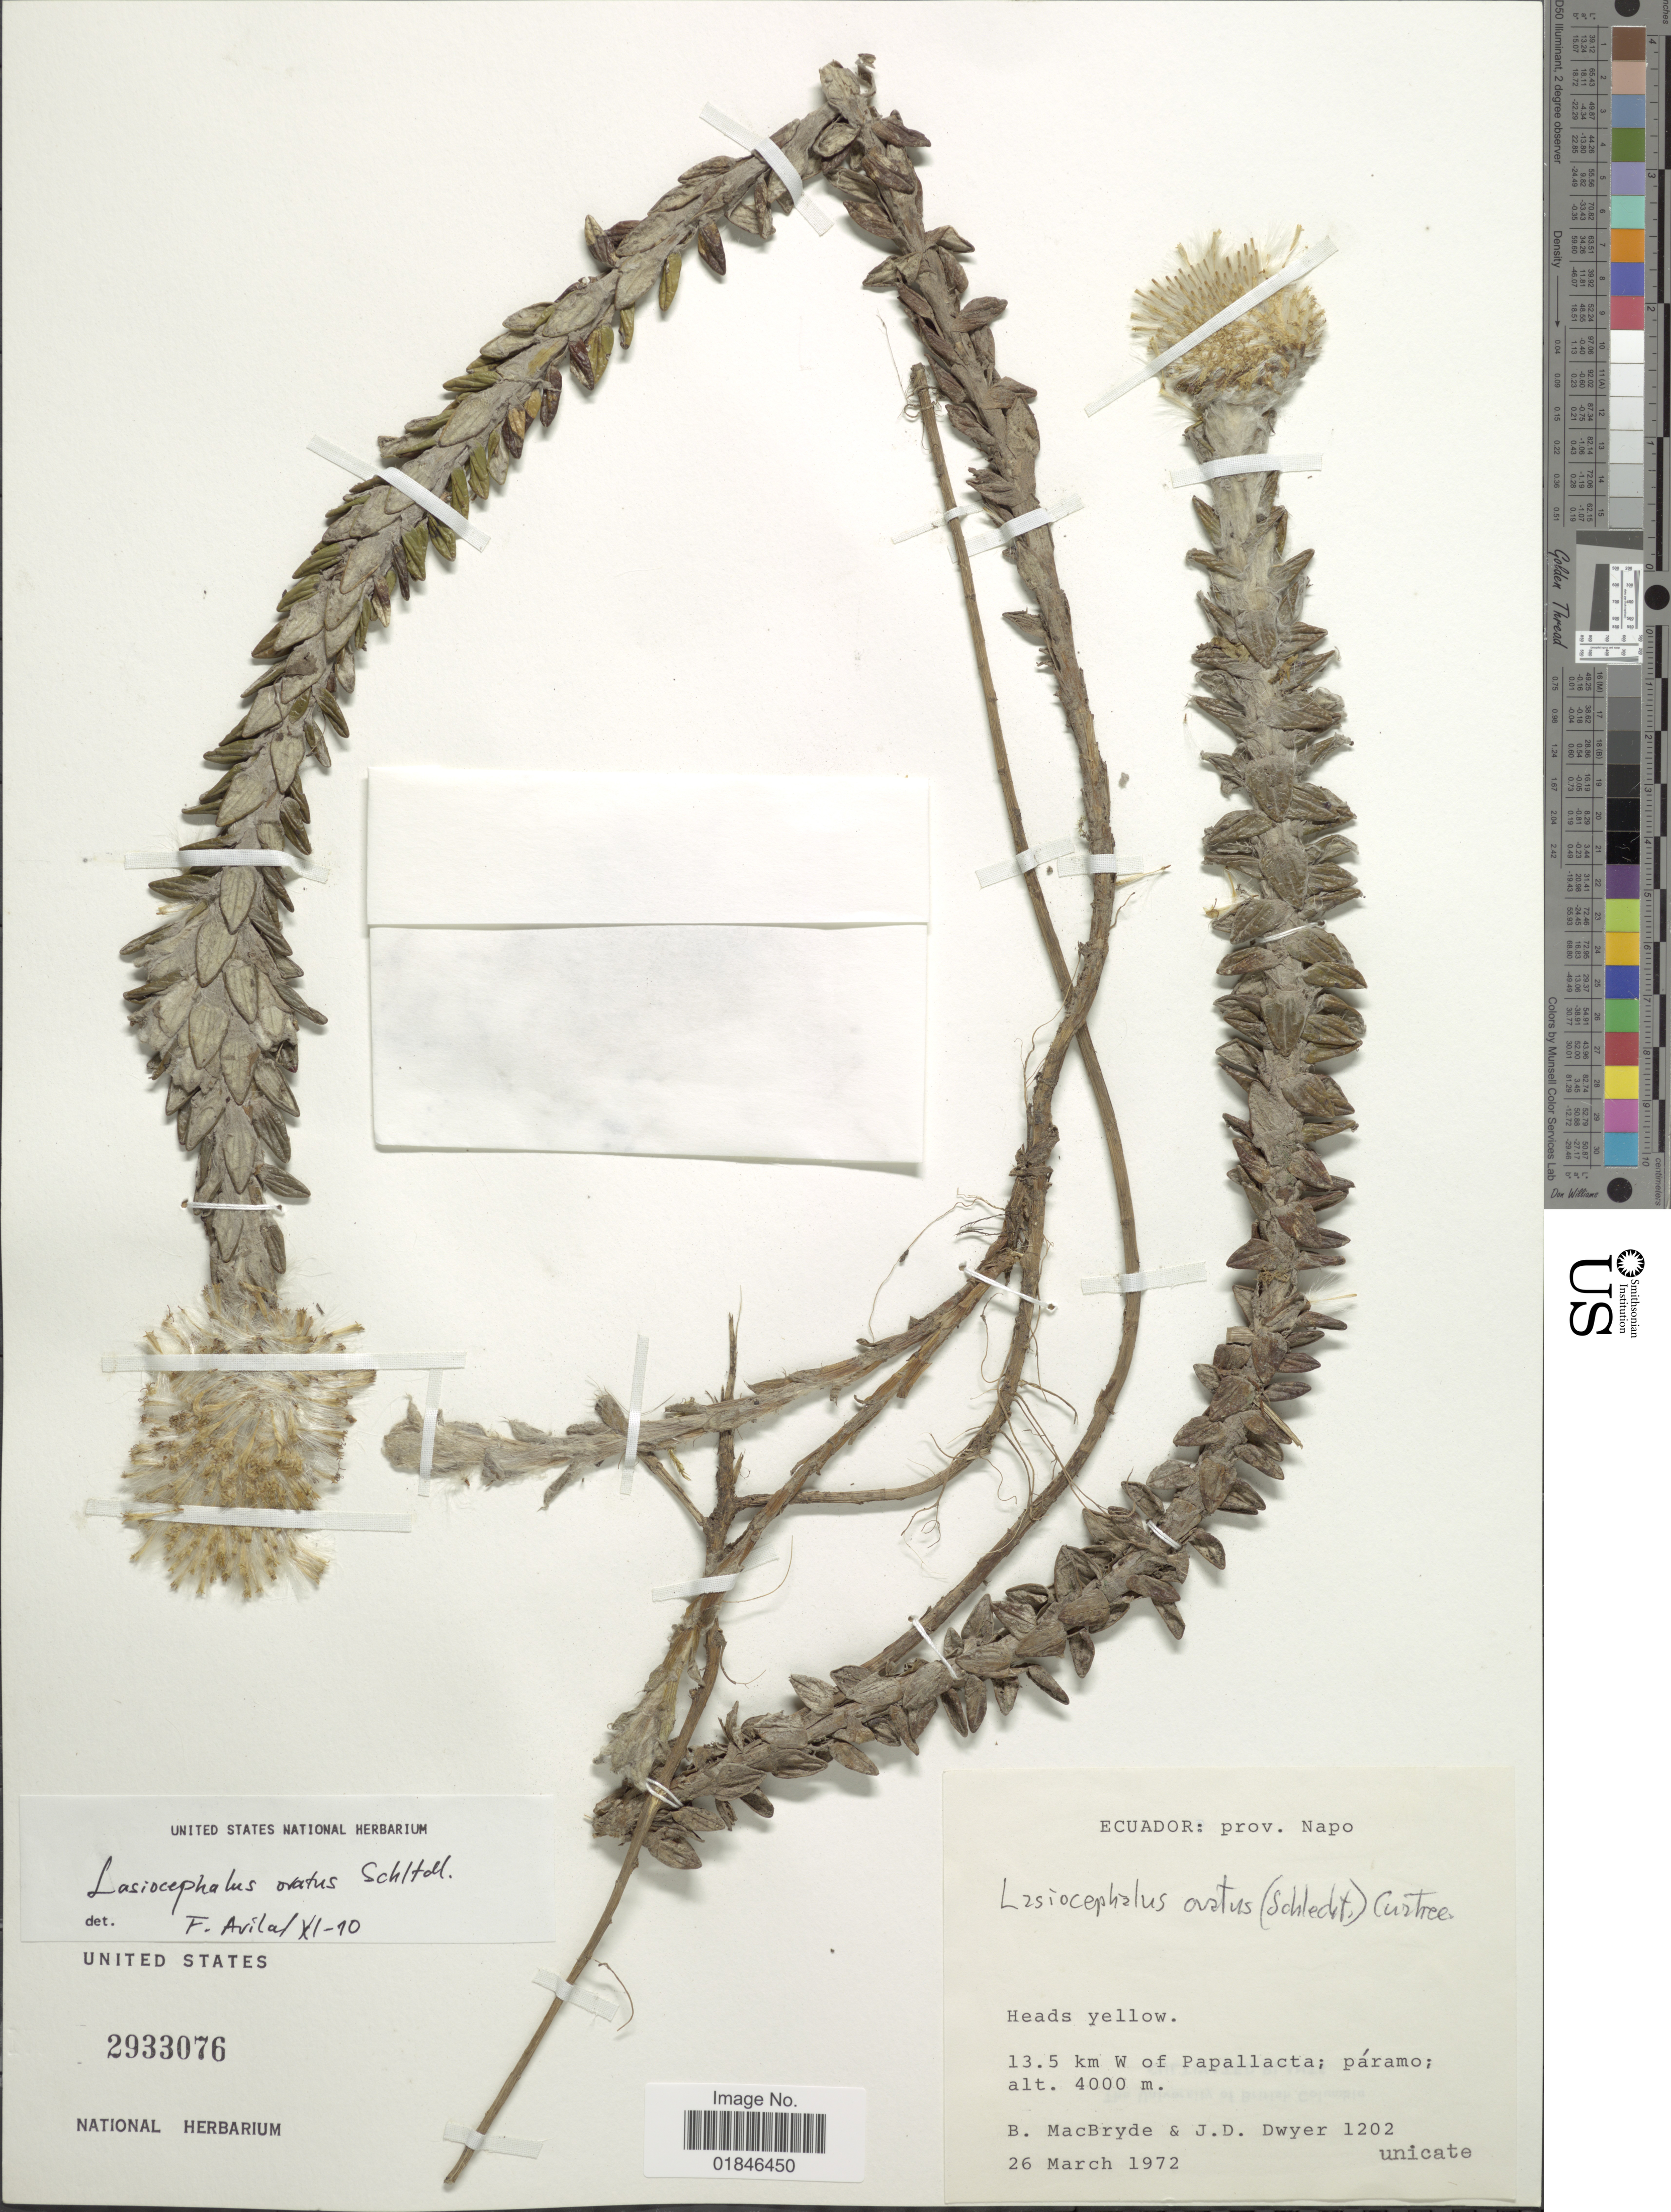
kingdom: Plantae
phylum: Tracheophyta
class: Magnoliopsida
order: Asterales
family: Asteraceae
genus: Senecio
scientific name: Senecio superandinus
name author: Cuatrec.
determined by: Salomon, Luciana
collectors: B. MacBryde & J. D. Dwyer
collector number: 1202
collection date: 1972-03-26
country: Ecuador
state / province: Napo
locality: Ecuador: prov. Napo. 13.5 km W of Papallacta; paramo.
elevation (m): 4000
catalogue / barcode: US 2933076